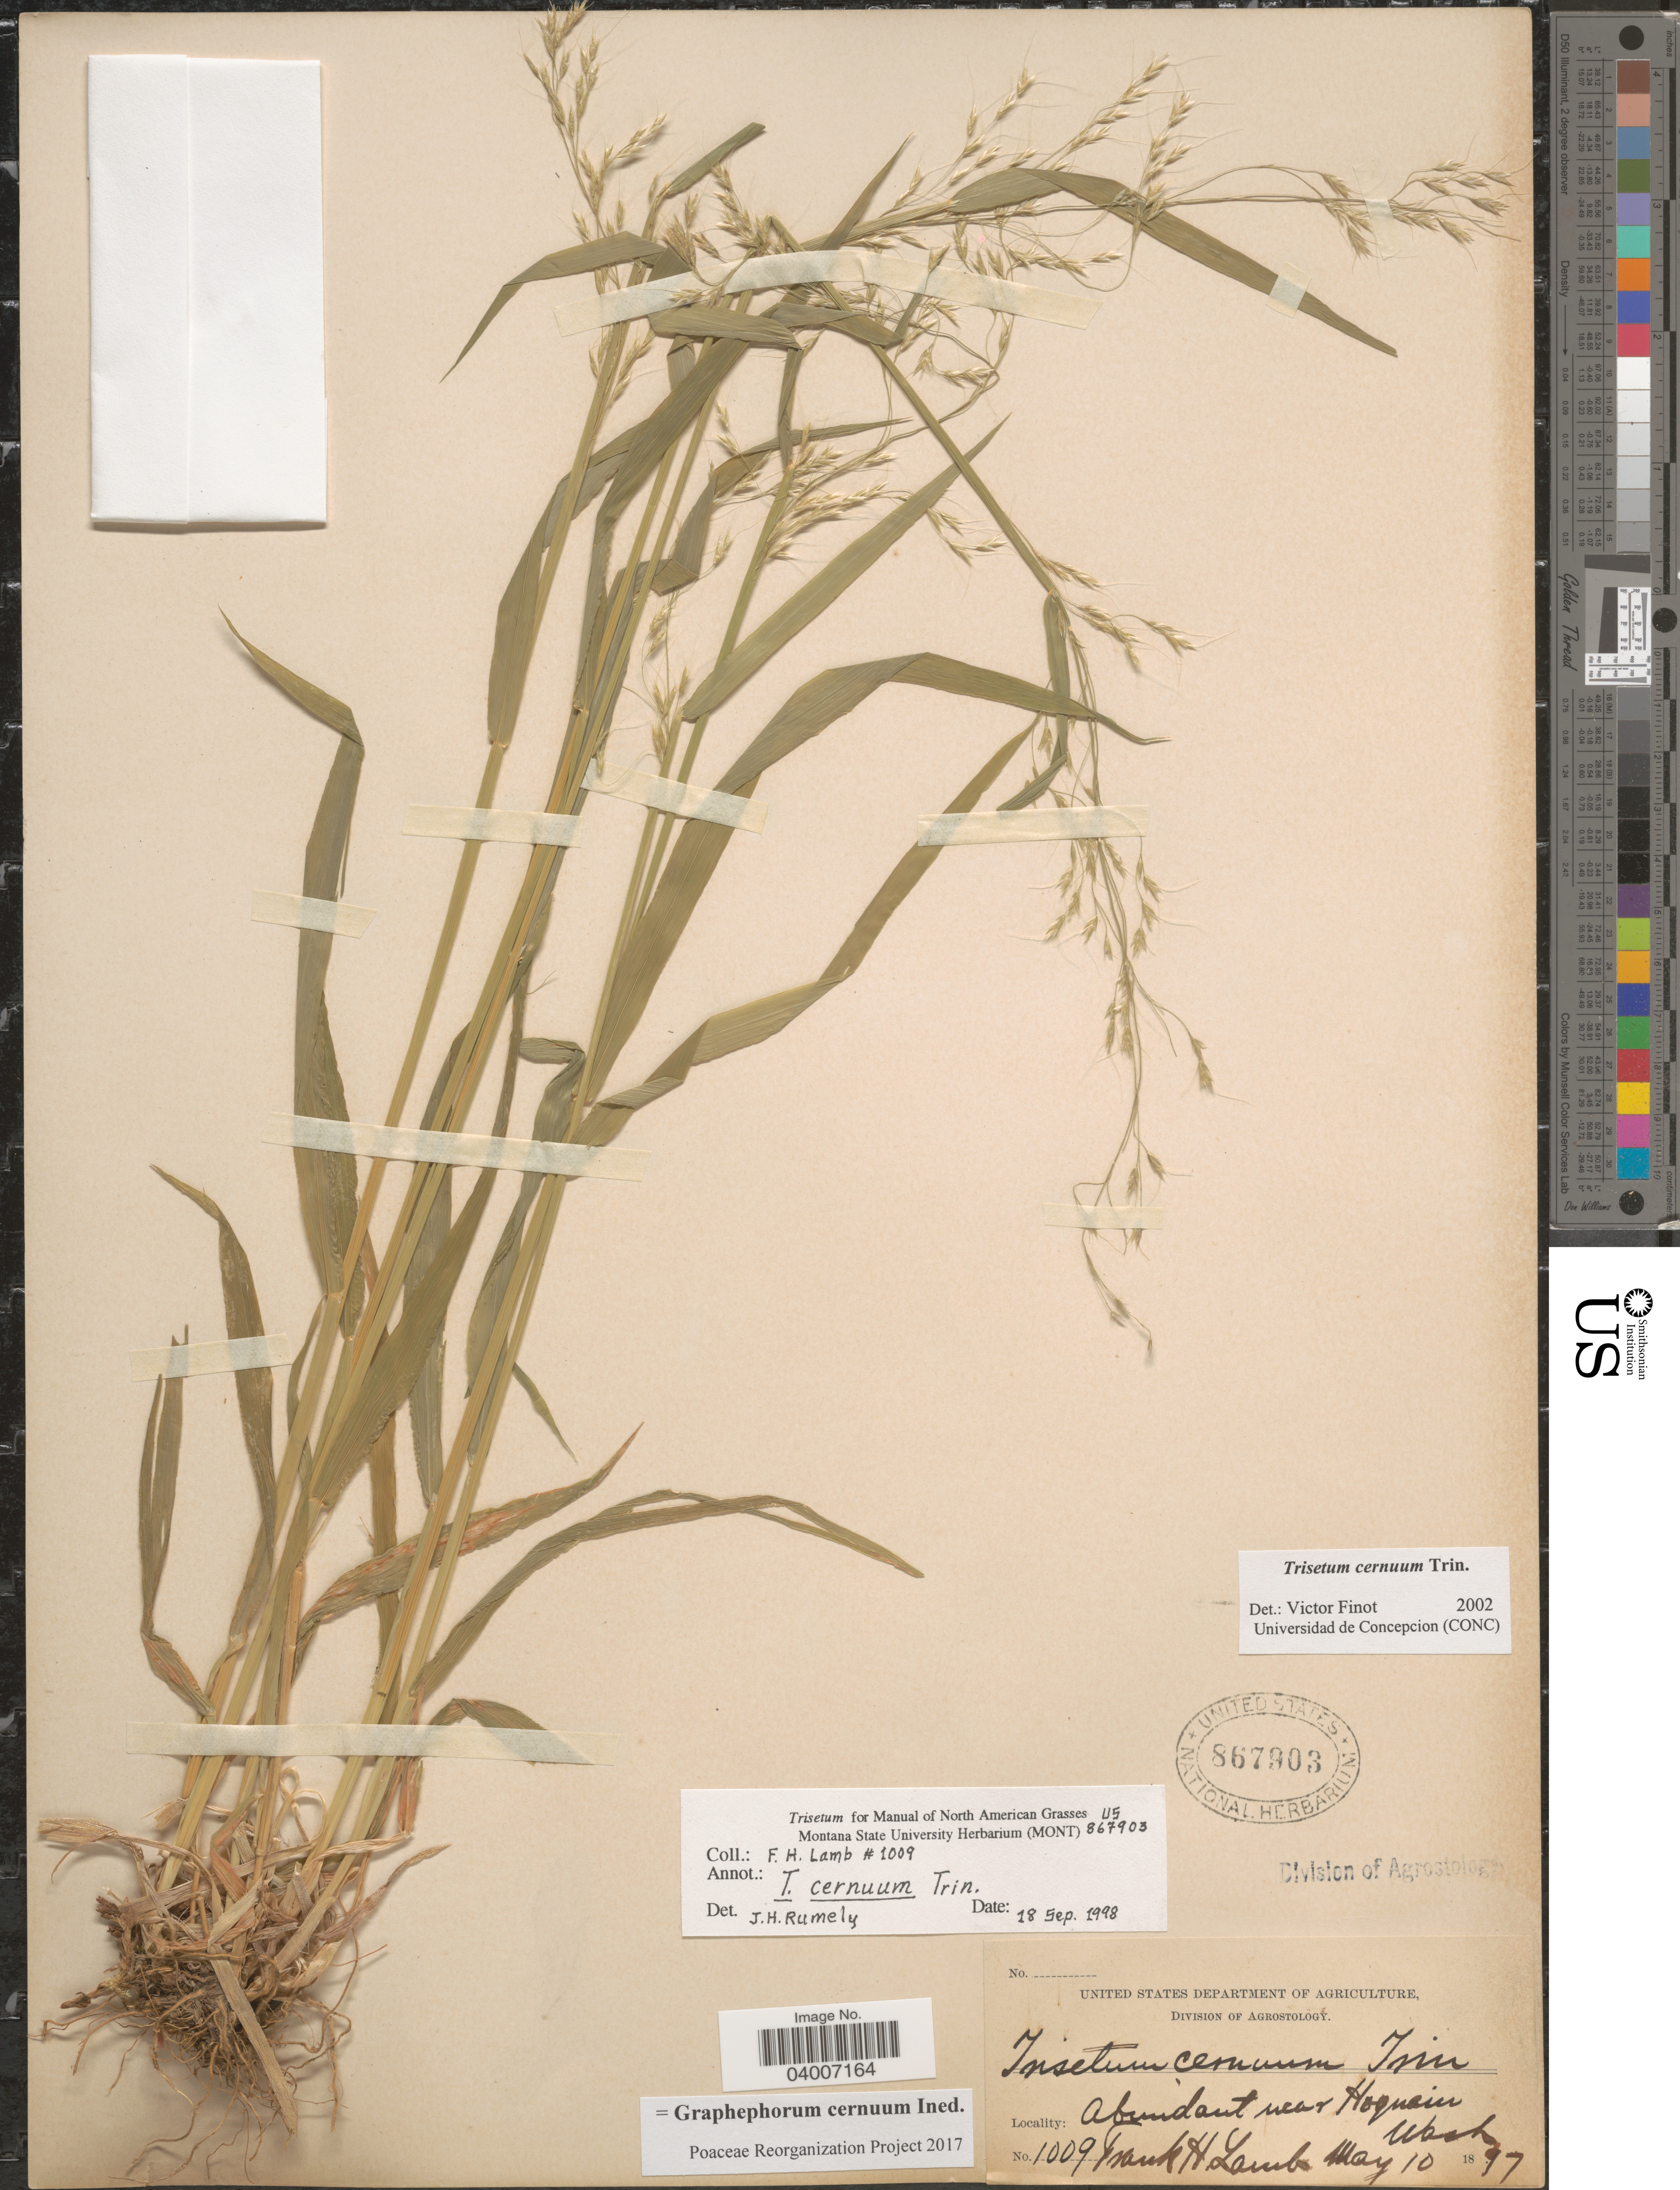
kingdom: Plantae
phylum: Tracheophyta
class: Liliopsida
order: Poales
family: Poaceae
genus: Graphephorum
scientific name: Graphephorum cernuum ined.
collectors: F. H. Lamb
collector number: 1009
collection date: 1897-05-10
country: United States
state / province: Washington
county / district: Grays Harbor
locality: Abundant near Hoquiam.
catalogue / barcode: US 867903